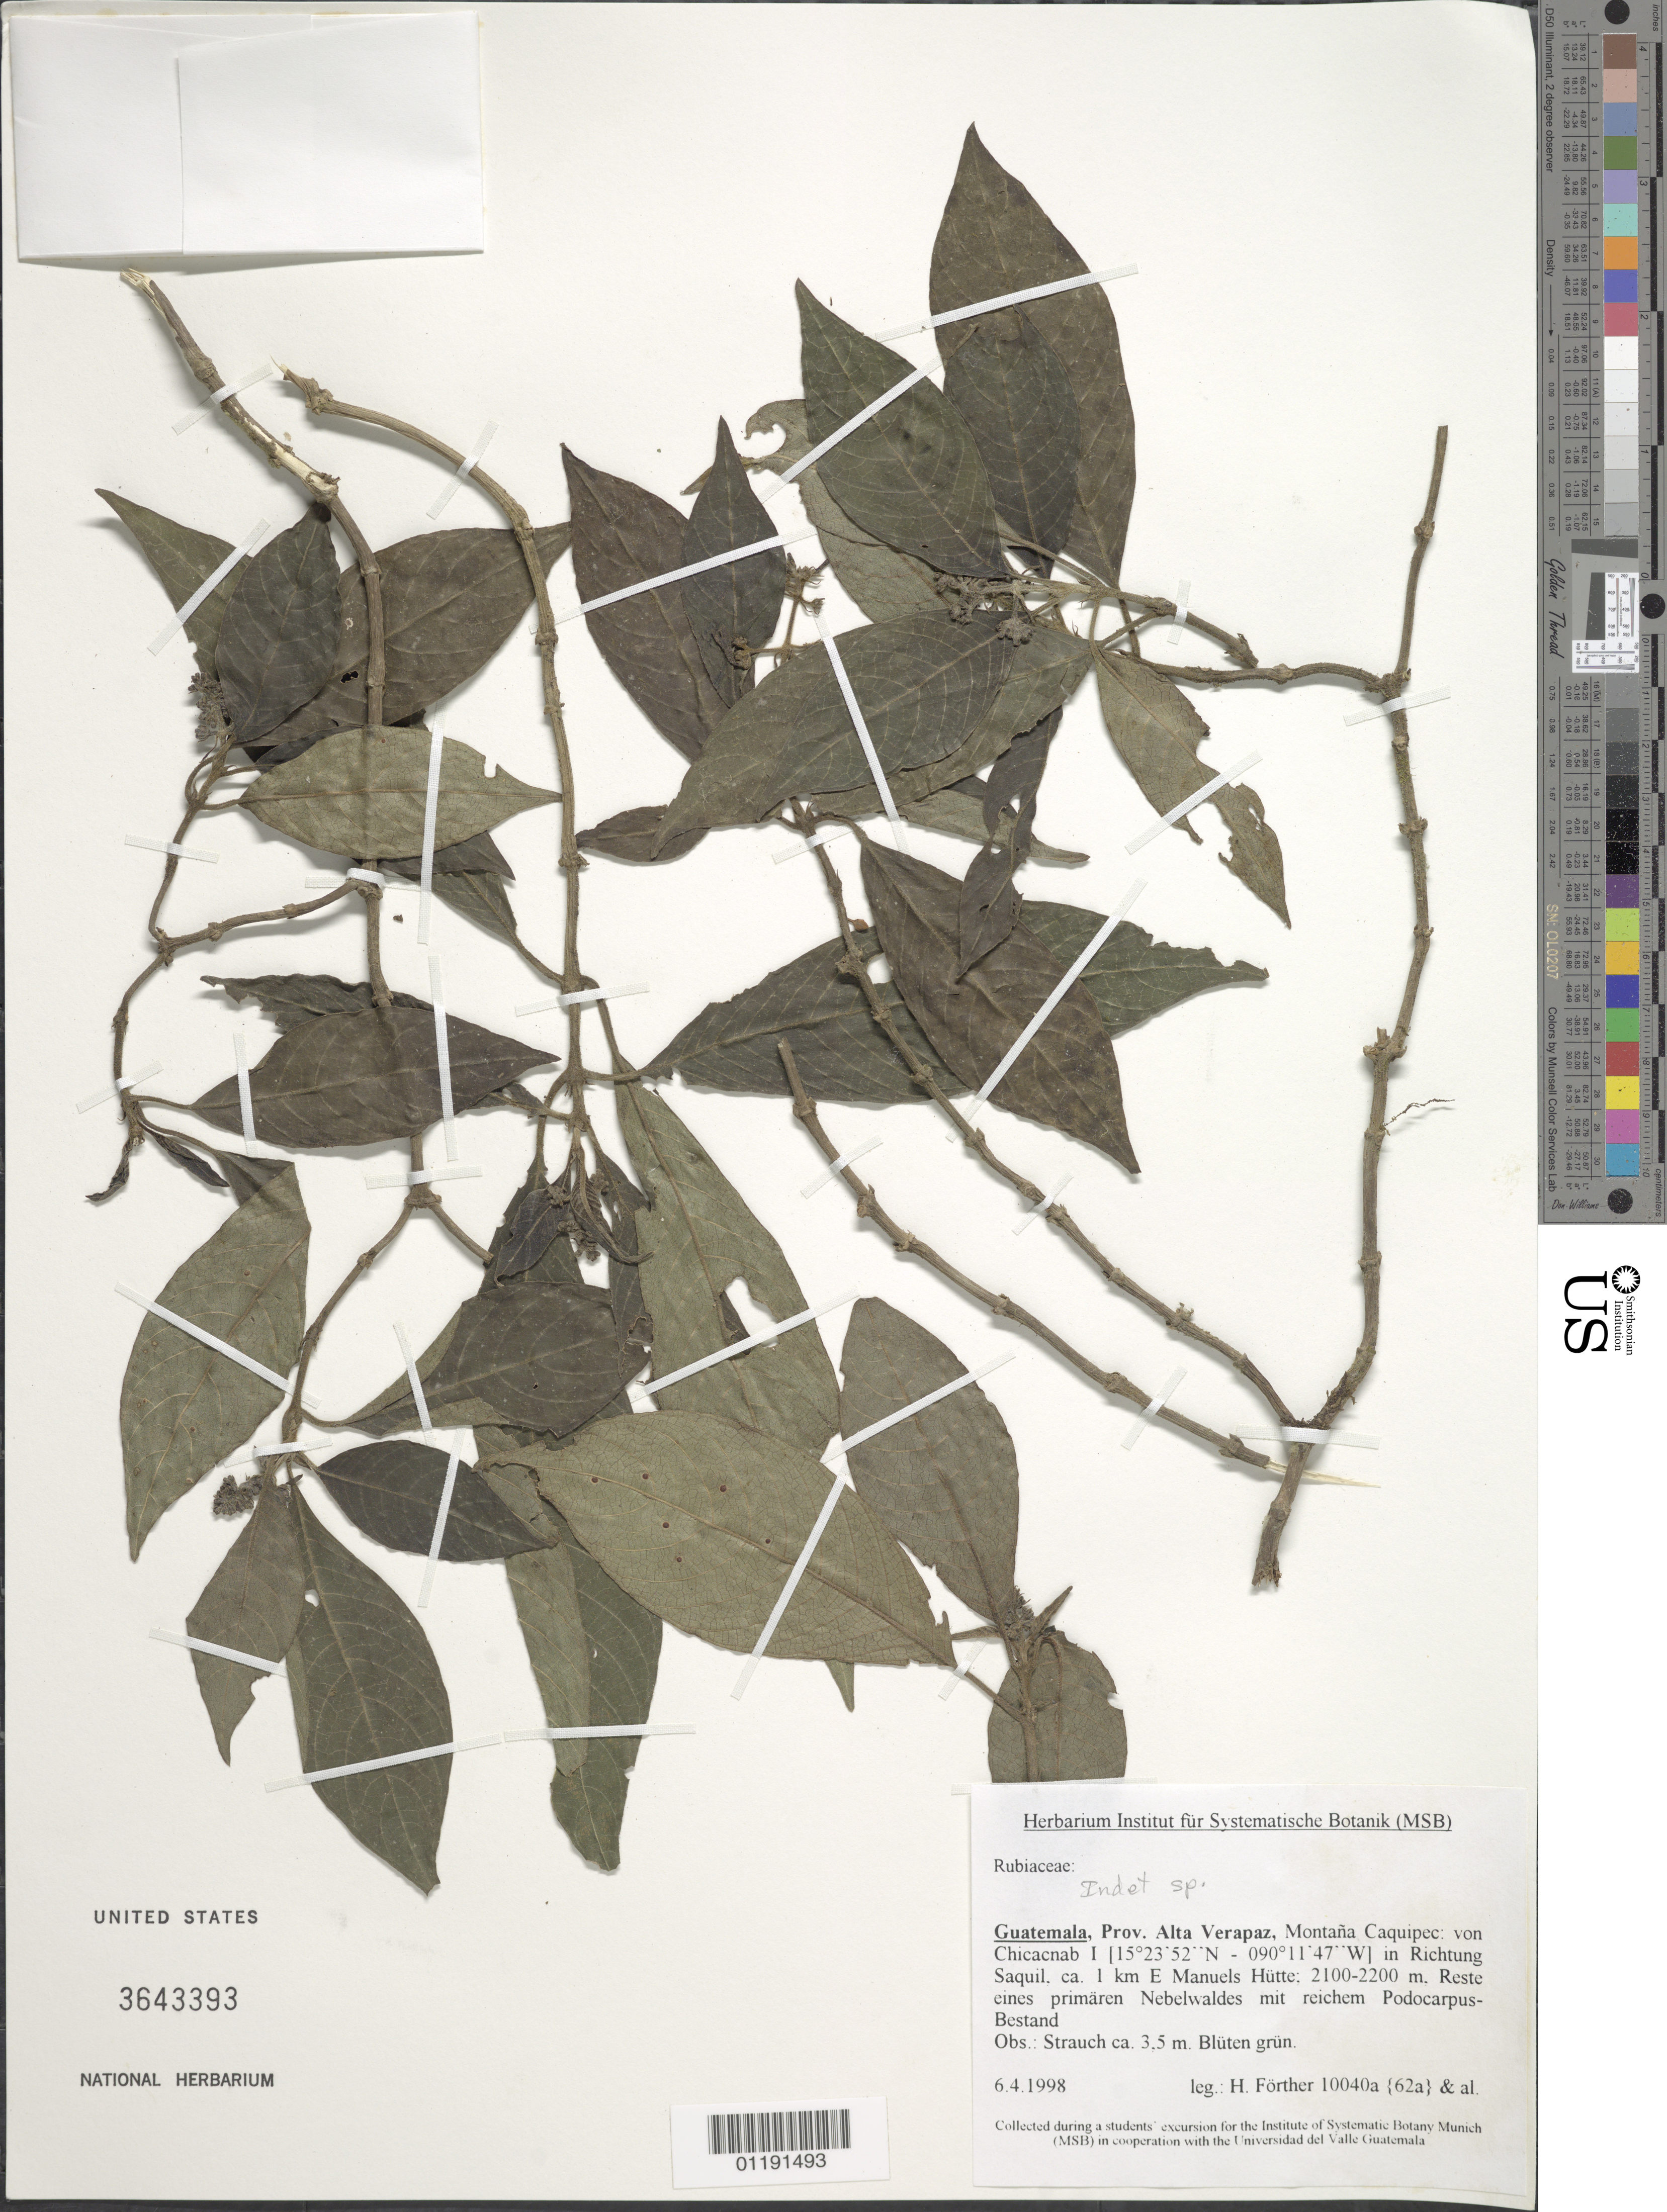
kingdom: Plantae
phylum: Tracheophyta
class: Magnoliopsida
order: Gentianales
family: Rubiaceae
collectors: H. Fôrther et al.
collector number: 10040a {62a}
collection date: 1998-04-06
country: Guatemala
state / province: Alta Verapaz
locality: Montaña Caquipec: from Chicacnab I in Direction Saquil, about 1 km. E Manuels Hut.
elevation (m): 2100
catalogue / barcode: US 3643393